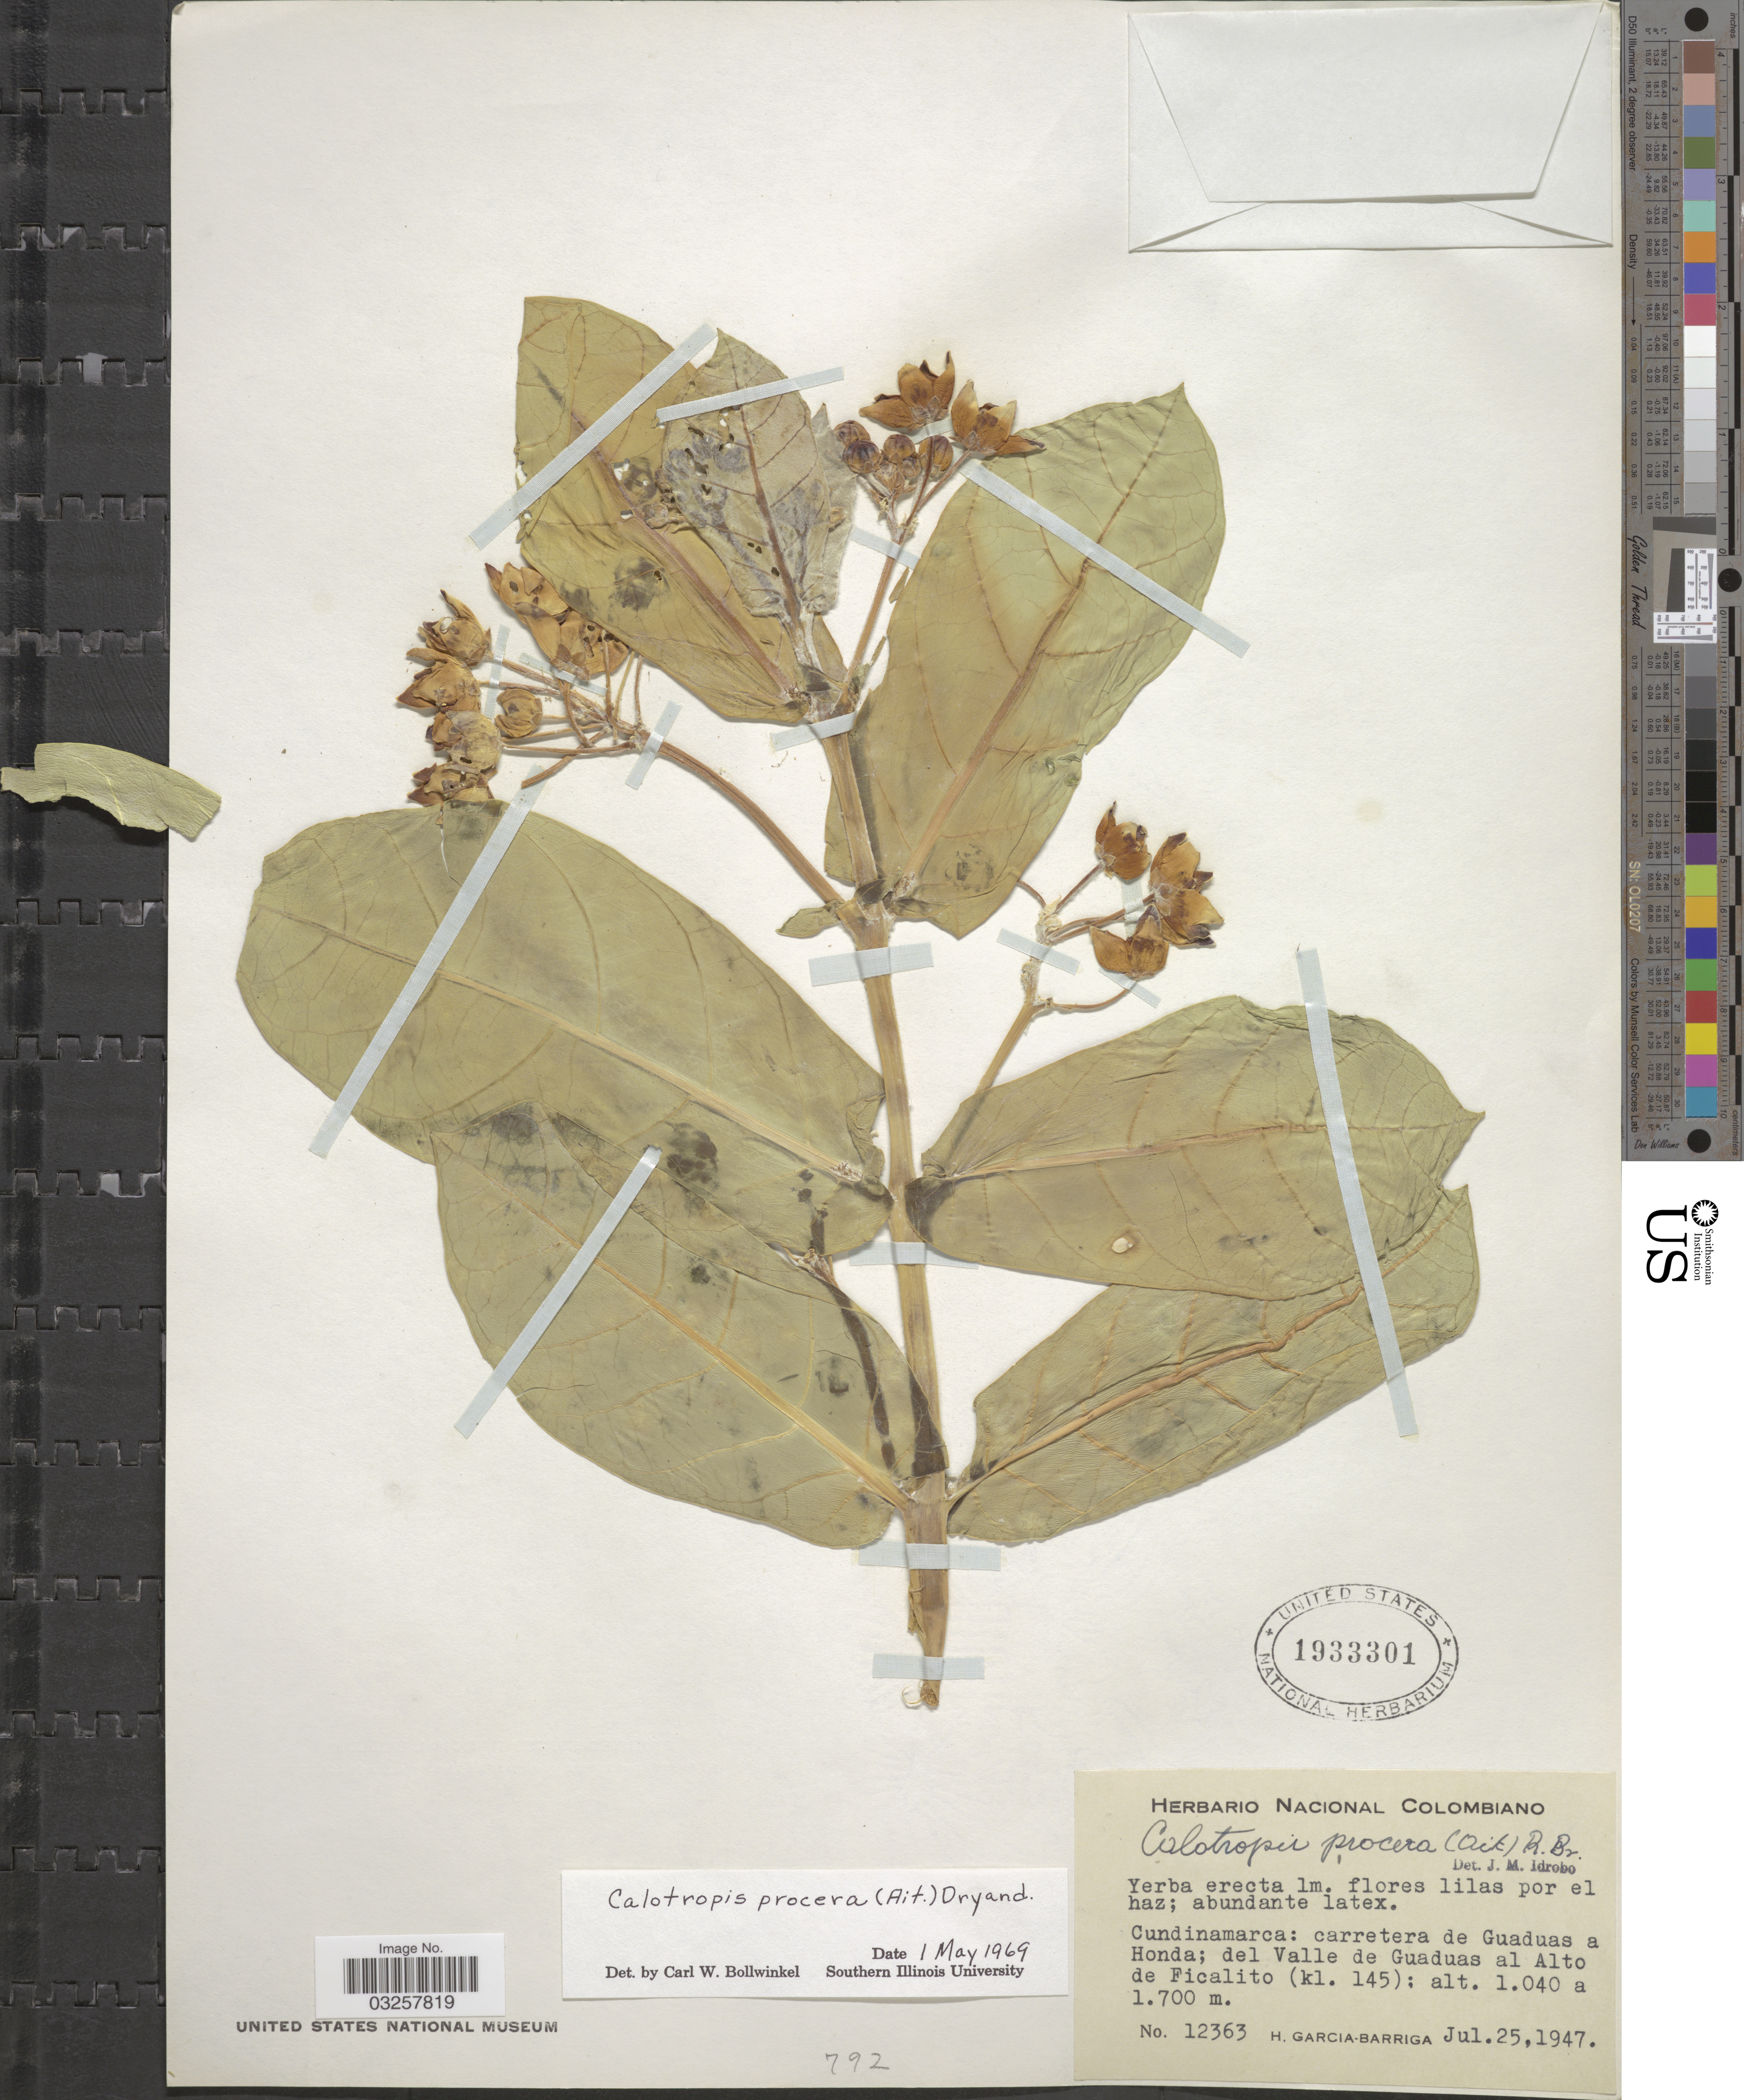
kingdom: Plantae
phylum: Tracheophyta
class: Magnoliopsida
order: Gentianales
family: Apocynaceae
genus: Calotropis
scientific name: Calotropis procera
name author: (Aiton) W.T. Aiton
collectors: H. García Barriga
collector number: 12363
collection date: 1947-07-25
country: Colombia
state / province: Cundinamarca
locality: Carretera de Guaduas a Honda; del Valle de Guaduas al Alto de Ficalito (kl. 145).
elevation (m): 1040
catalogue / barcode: US 1933301